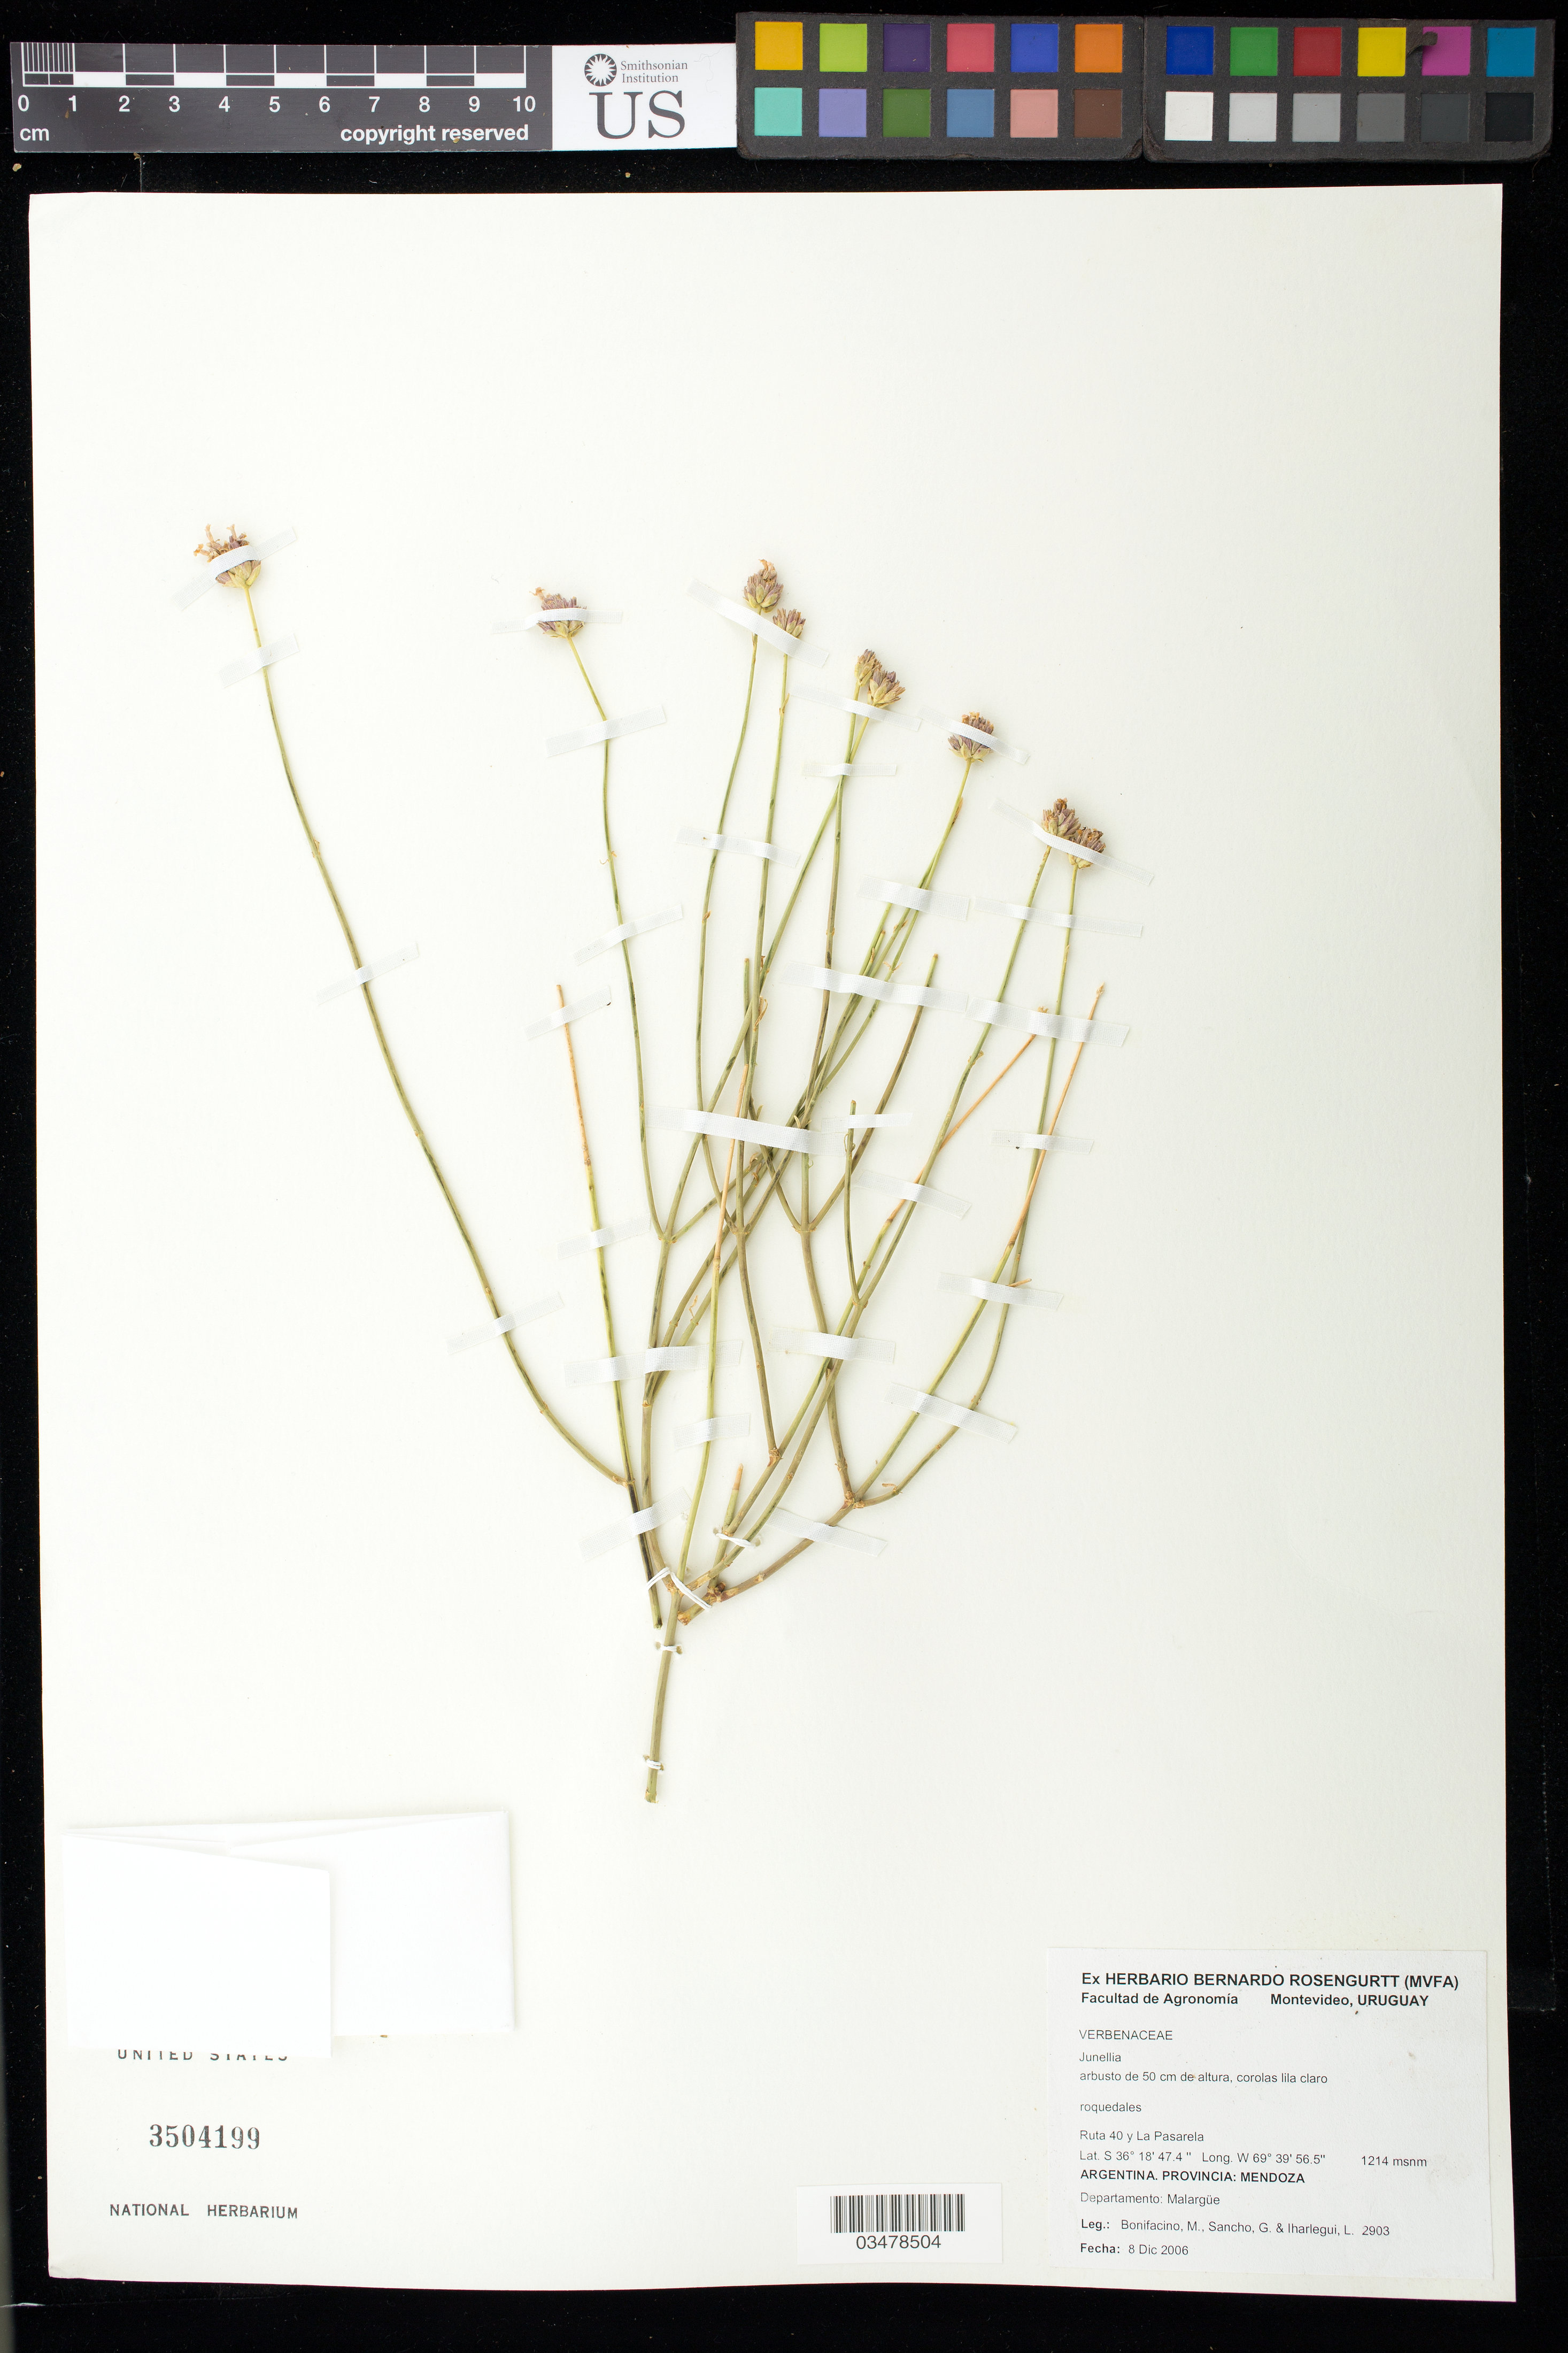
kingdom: Plantae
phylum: Tracheophyta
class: Magnoliopsida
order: Lamiales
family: Verbenaceae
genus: Junellia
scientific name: Junellia sp.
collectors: M. Bonifacino, G. Sancho & L. Iharlegui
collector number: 2903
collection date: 2006-12-08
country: Argentina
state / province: Mendoza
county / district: Malargue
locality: Ruta 40 y La Pasarela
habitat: Roquedales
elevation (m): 1214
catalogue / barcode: US 3504199